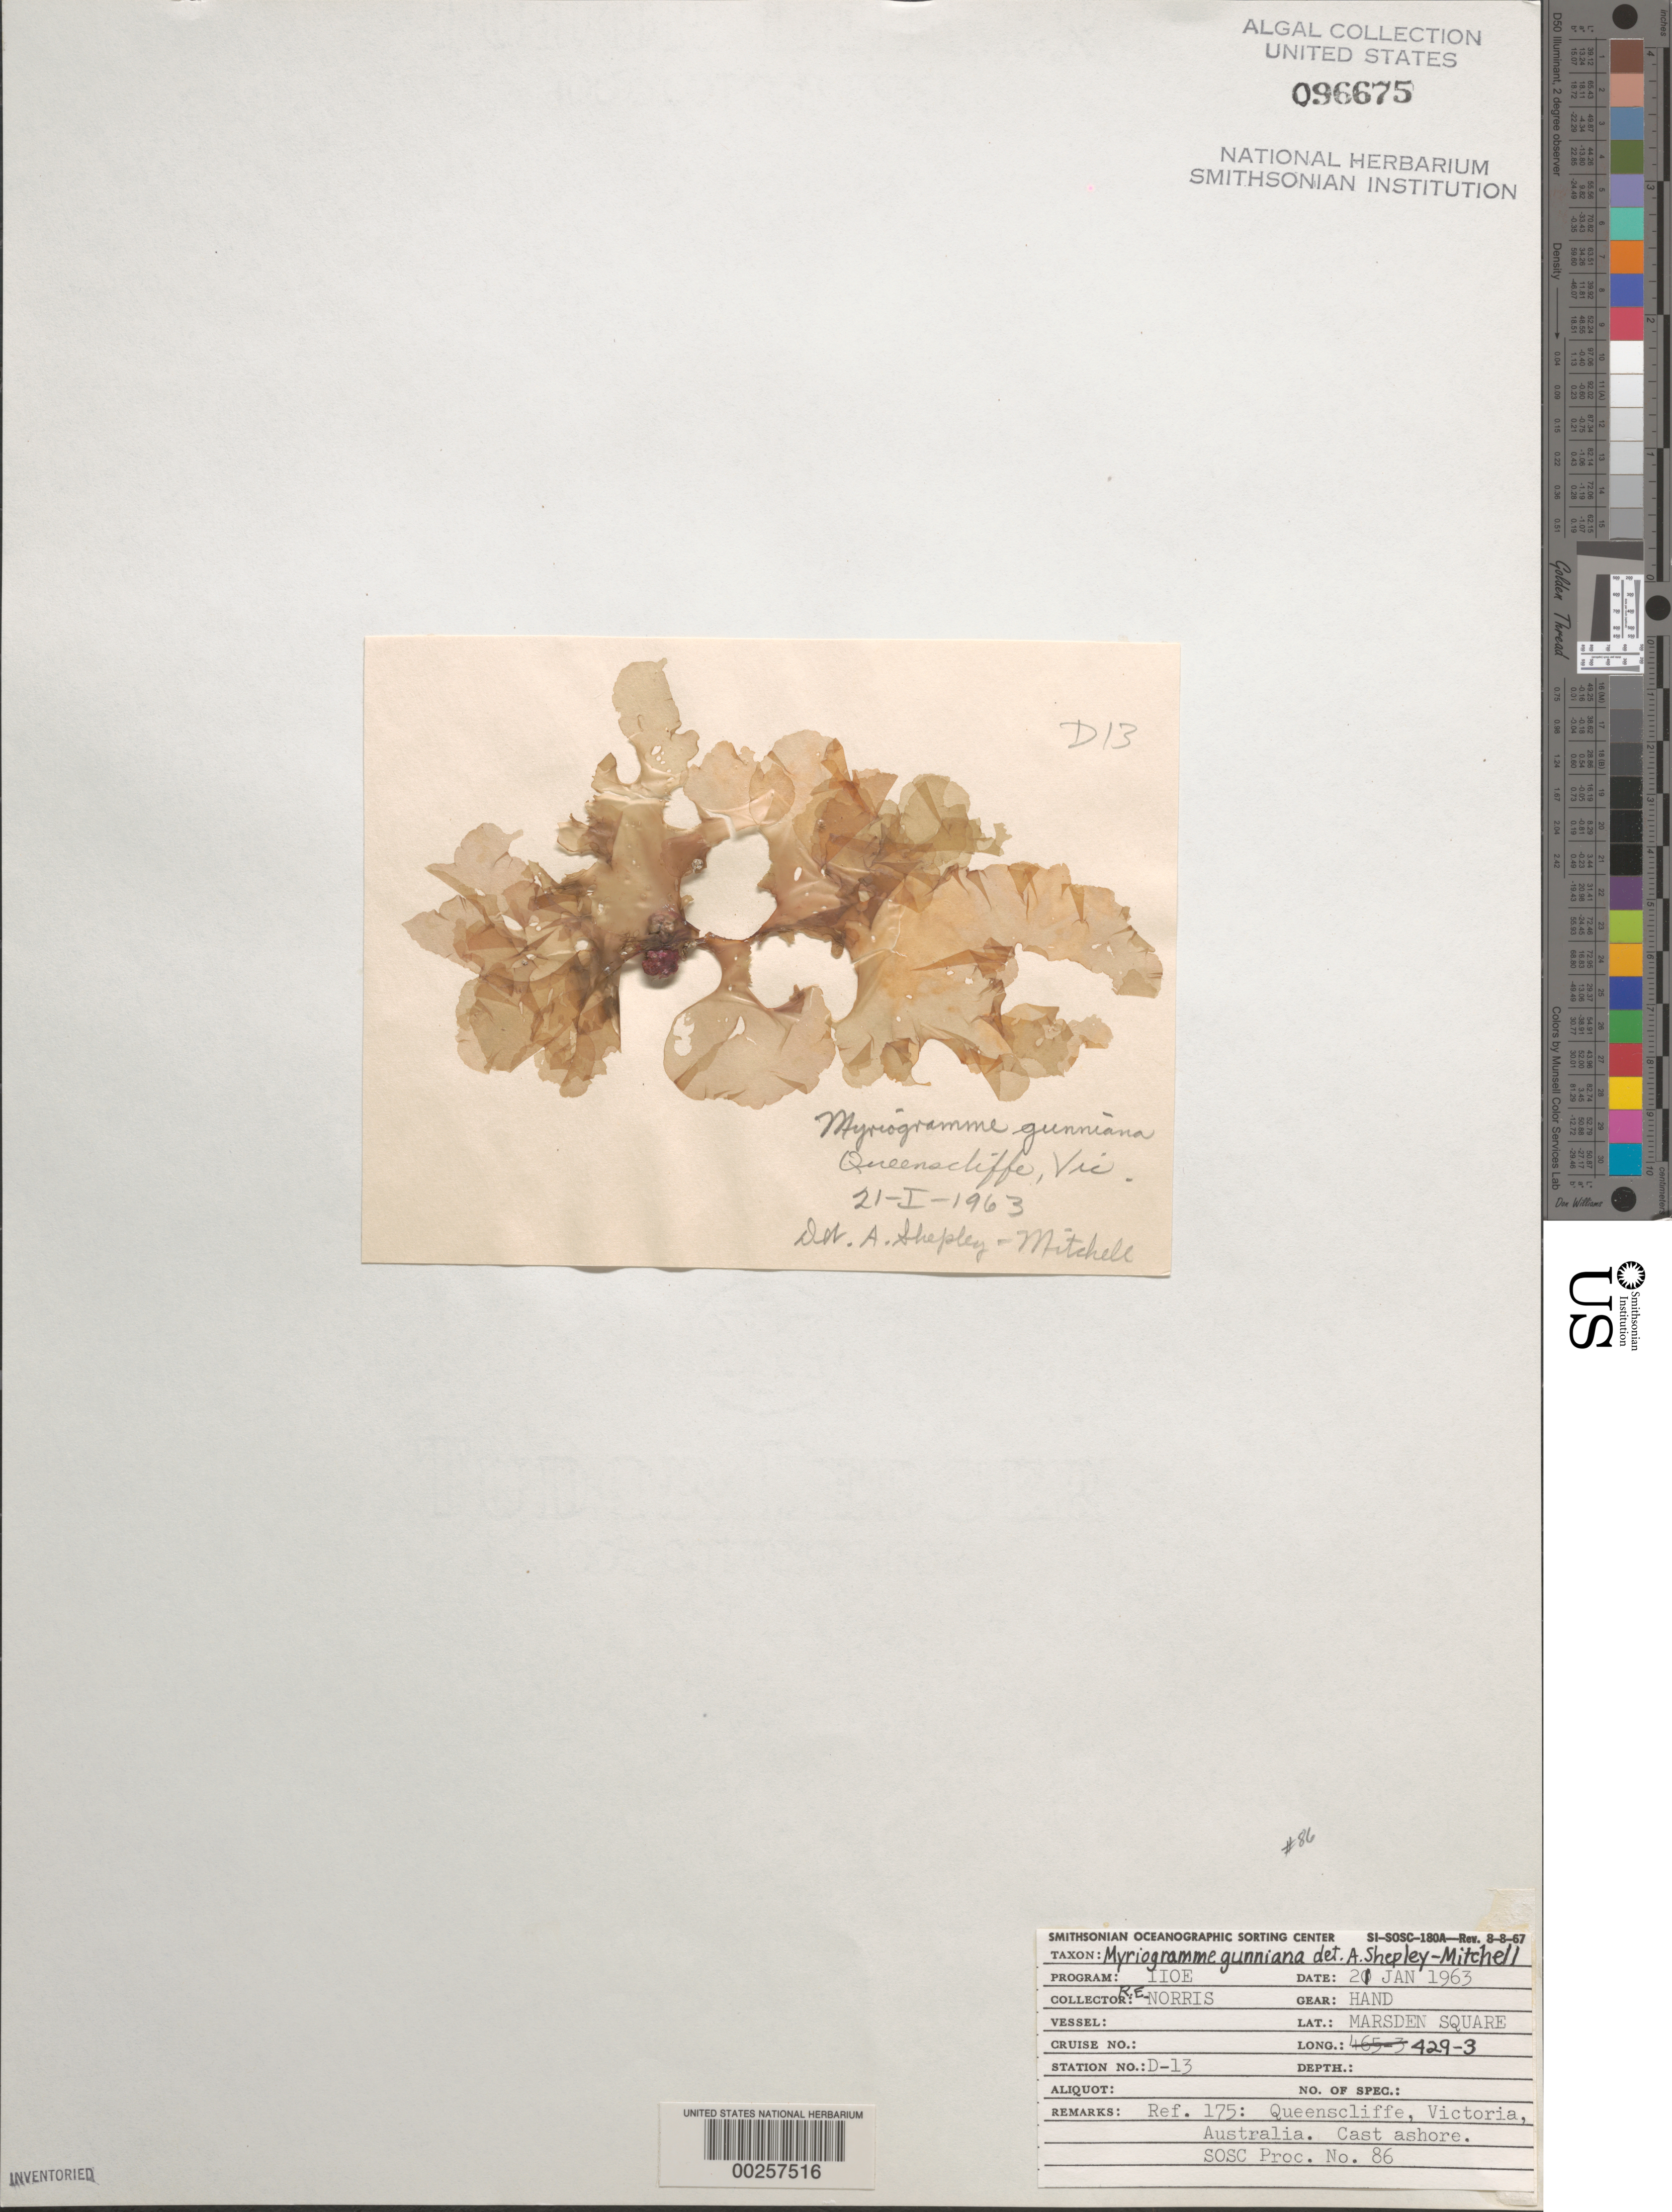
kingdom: Plantae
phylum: Rhodophyta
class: Florideophyceae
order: Ceramiales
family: Delesseriaceae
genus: Myriogramme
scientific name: Myriogramme gunniana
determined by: Shepley-Mitchell, A.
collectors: R. E. Norris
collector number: Station D-13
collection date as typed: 21 Jan 1963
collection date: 1963-01-21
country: Australia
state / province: Victoria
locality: Queenscliffe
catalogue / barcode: US 96675